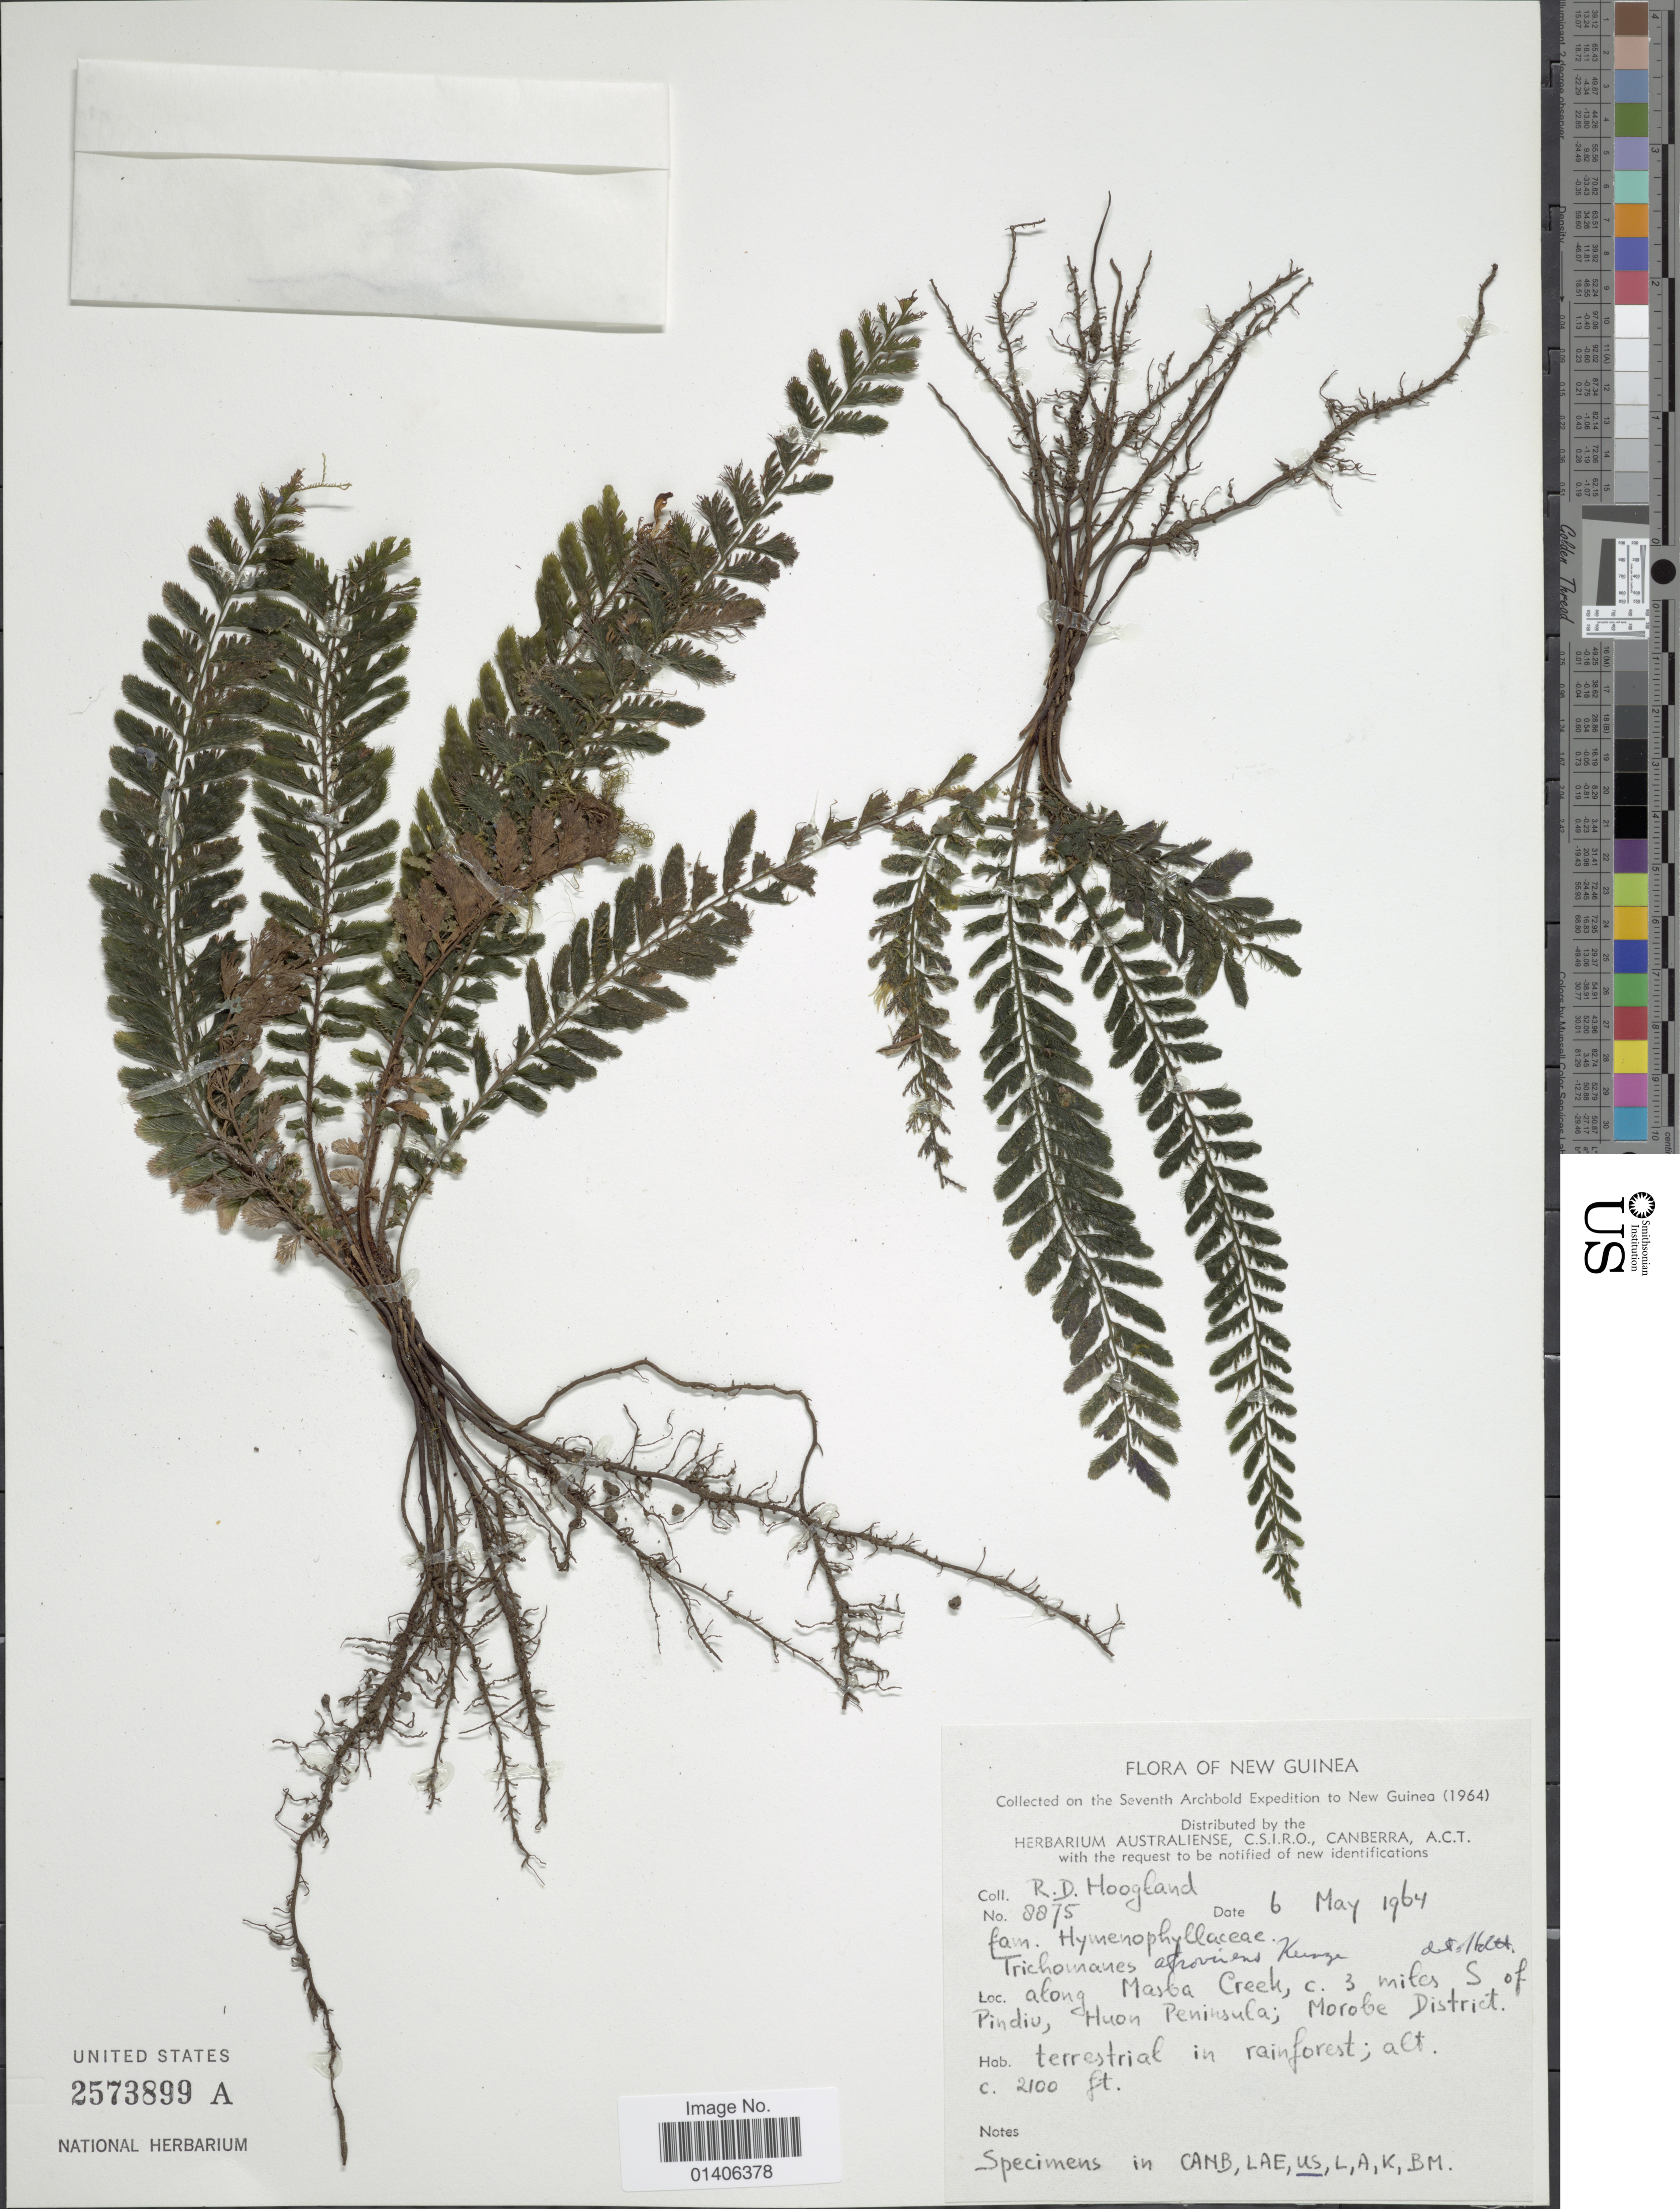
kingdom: Plantae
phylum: Tracheophyta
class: Polypodiopsida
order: Hymenophyllales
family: Hymenophyllaceae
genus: Cephalomanes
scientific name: Cephalomanes atrovirens subsp. boryanum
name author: (Kunze) K. Iwats.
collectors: R. D. Hoogland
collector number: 8875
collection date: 1964-05-06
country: Papua New Guinea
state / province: Morobe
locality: New Guinea, along Masba Creek, c. 3 miles S of Pindui, Huon Peninsula; Morobe District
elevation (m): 640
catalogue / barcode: US 2573899A